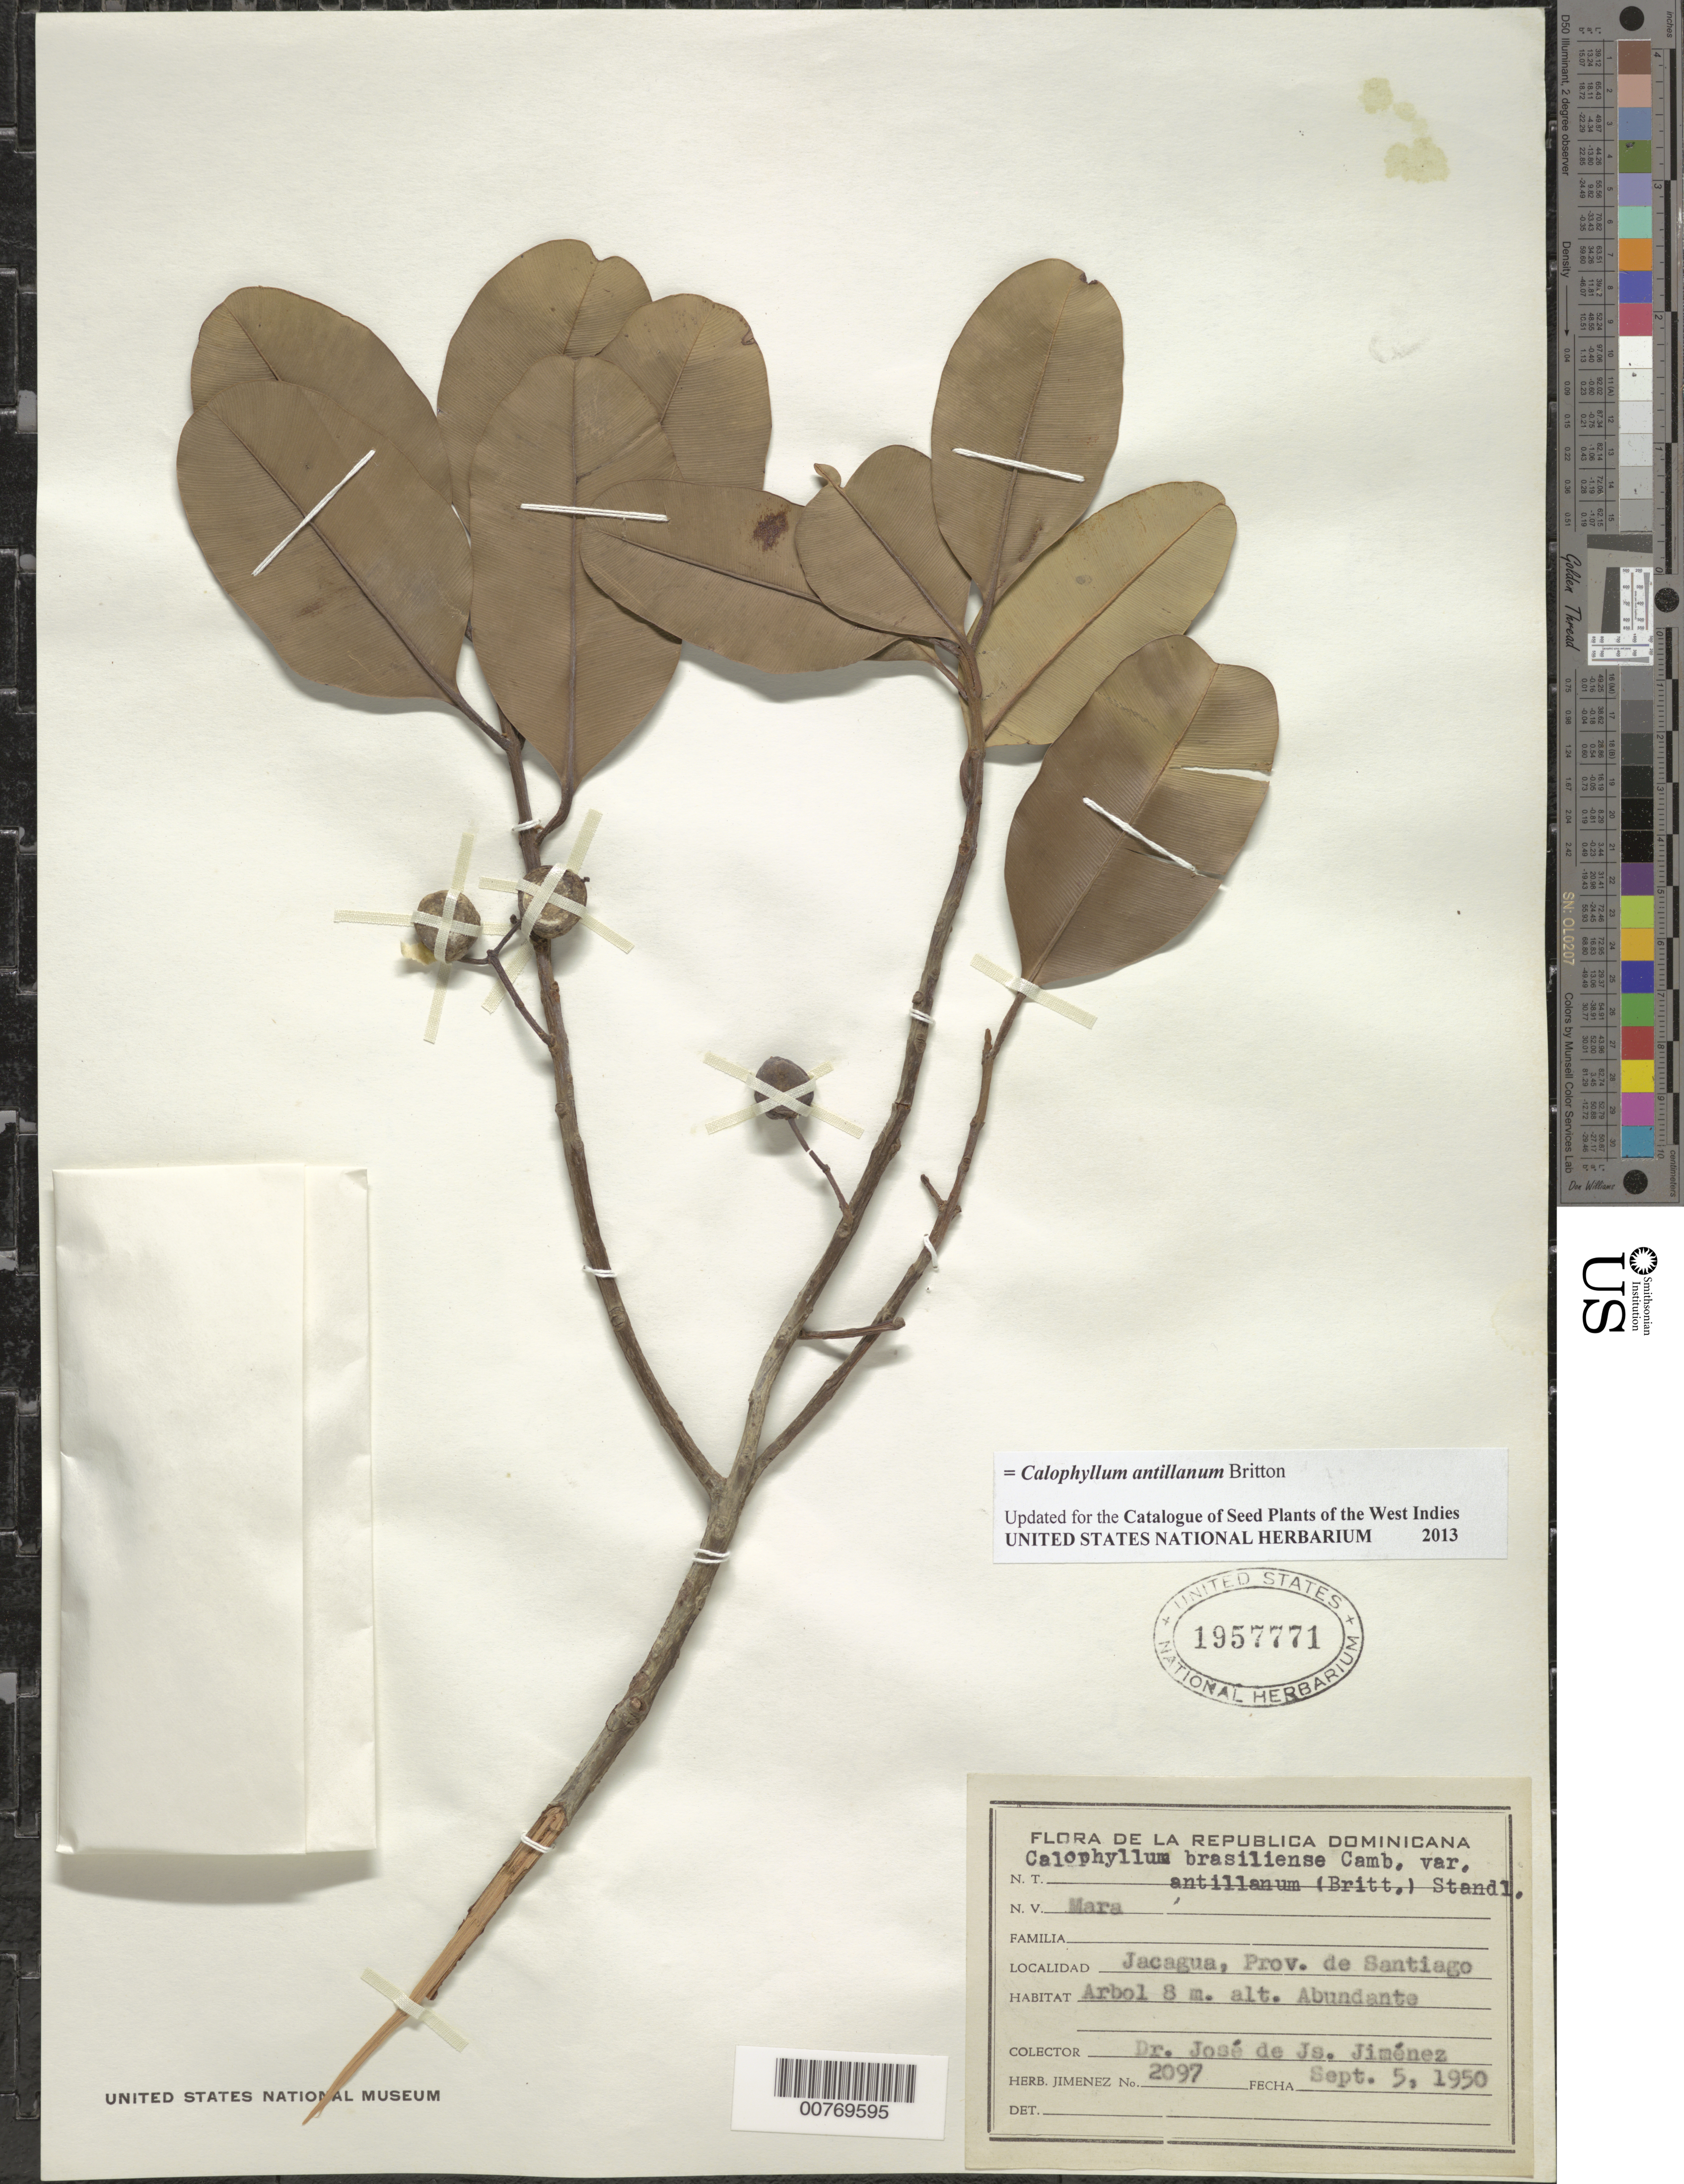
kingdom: Plantae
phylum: Tracheophyta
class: Magnoliopsida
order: Malpighiales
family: Calophyllaceae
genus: Calophyllum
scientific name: Calophyllum antillanum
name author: Britton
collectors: J. J. Jiménez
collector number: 2097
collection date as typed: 05 Sep 1950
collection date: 1950-09-05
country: Dominican Republic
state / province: Santiago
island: Hispaniola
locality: Jacagua.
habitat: Abundant.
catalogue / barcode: US 1957771